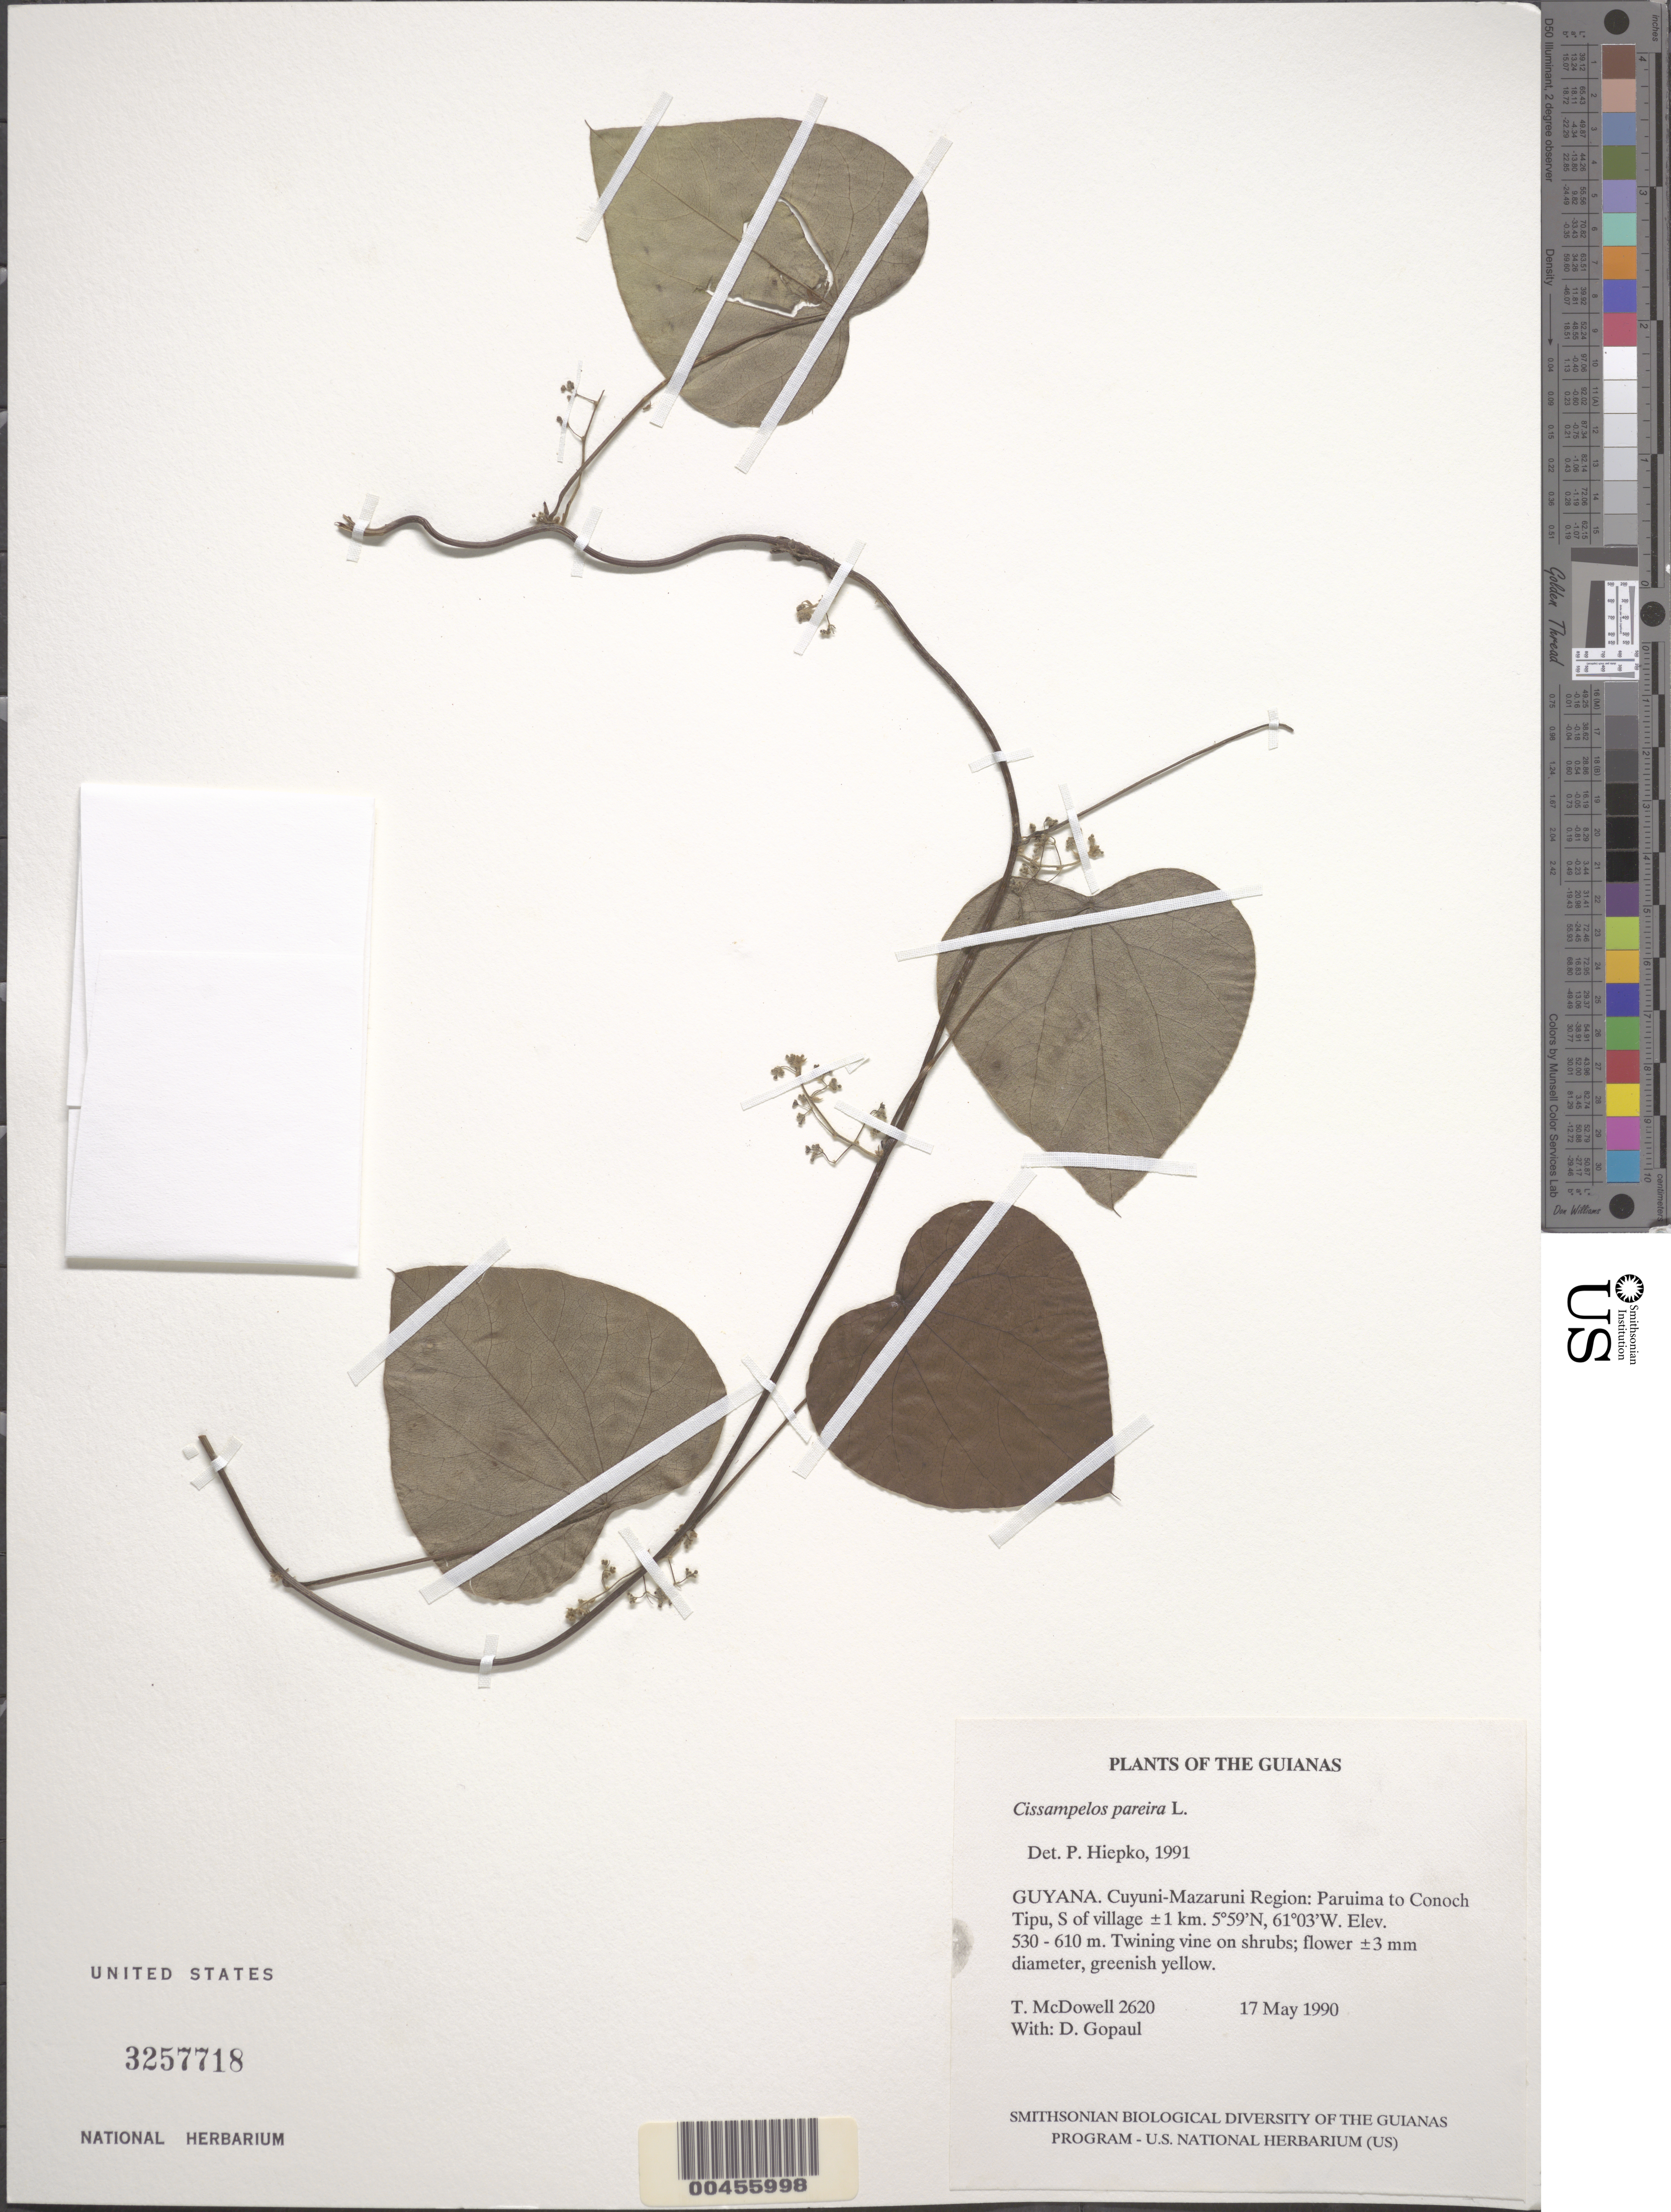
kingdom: Plantae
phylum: Tracheophyta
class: Magnoliopsida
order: Ranunculales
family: Menispermaceae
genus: Cissampelos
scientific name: Cissampelos pareira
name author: L.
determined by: Hiepko, P. H.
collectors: T. McDowell & D. Gopaul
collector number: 2620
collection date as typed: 17 May 1990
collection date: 1990-05-17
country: Guyana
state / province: Cuyuni-Mazaruni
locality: Paruima to Conoch Tipu, S of village ±1 km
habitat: Disturbed farmed hillside with regrowth forest; old forest on hilltop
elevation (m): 530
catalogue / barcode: US 3257718